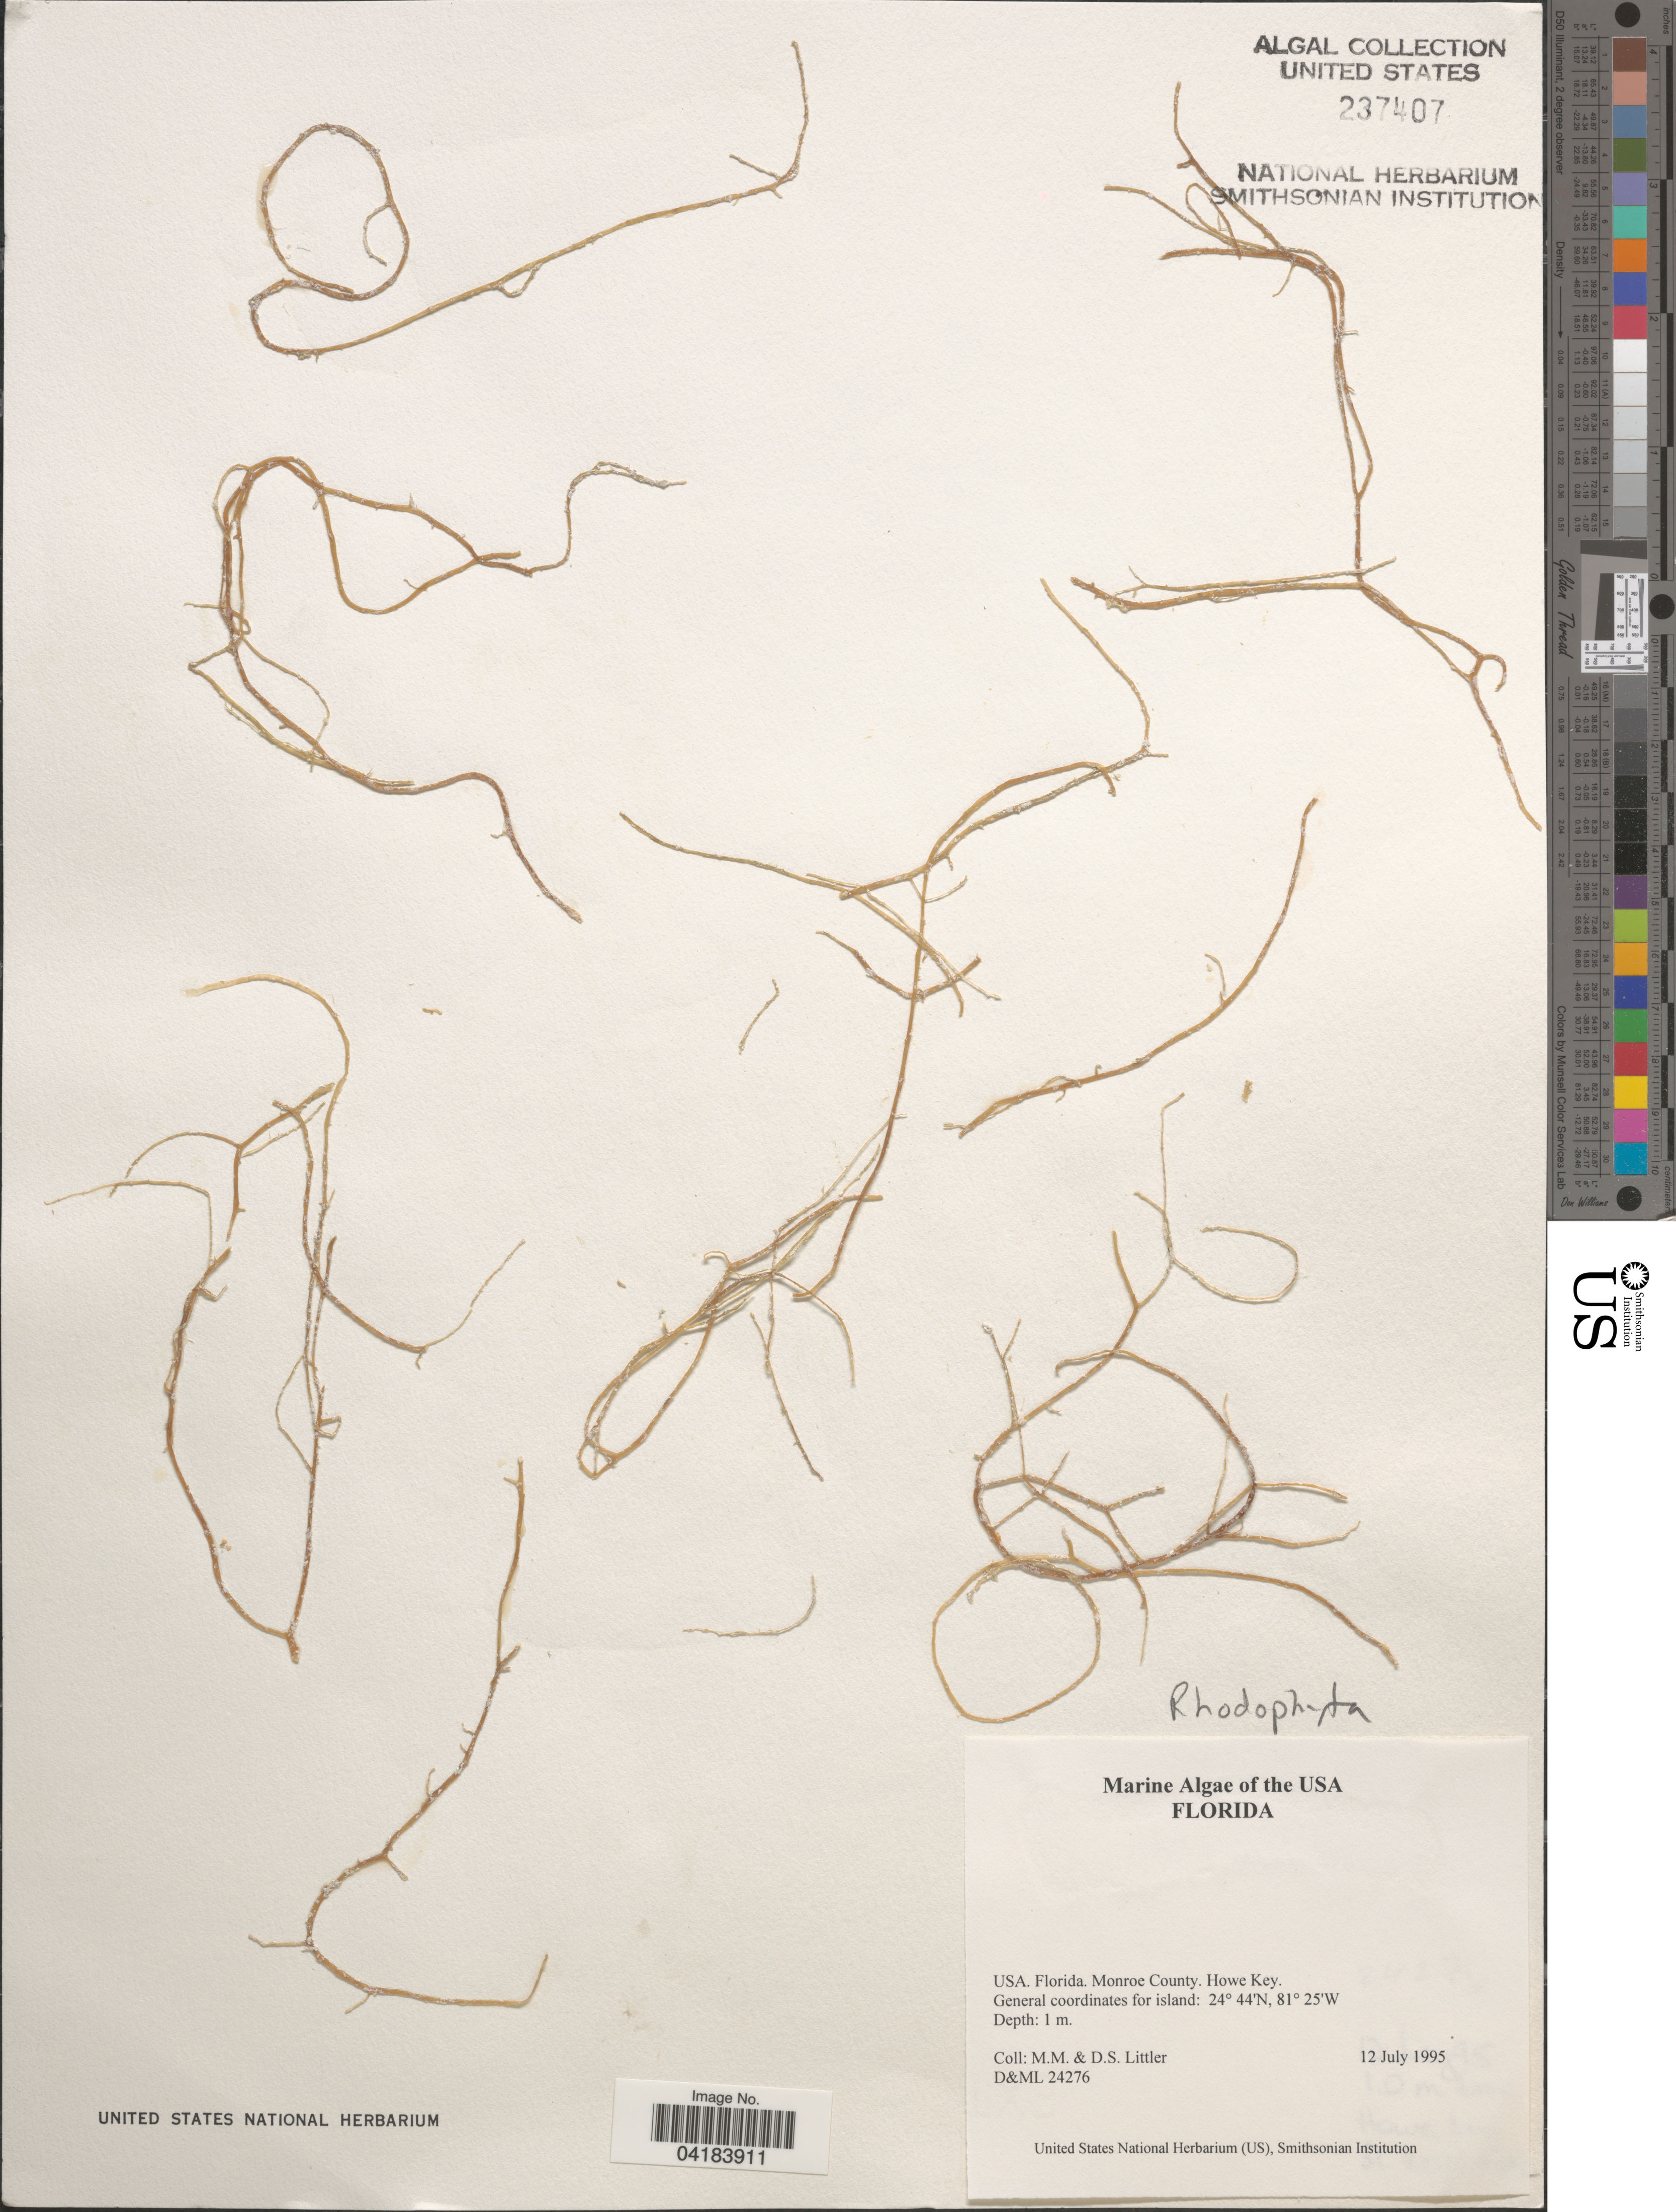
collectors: D. S. Littler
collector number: D&ML24276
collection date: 1995-07-12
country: United States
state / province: Florida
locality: Monroe County. Howe Key.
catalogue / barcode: US 237407